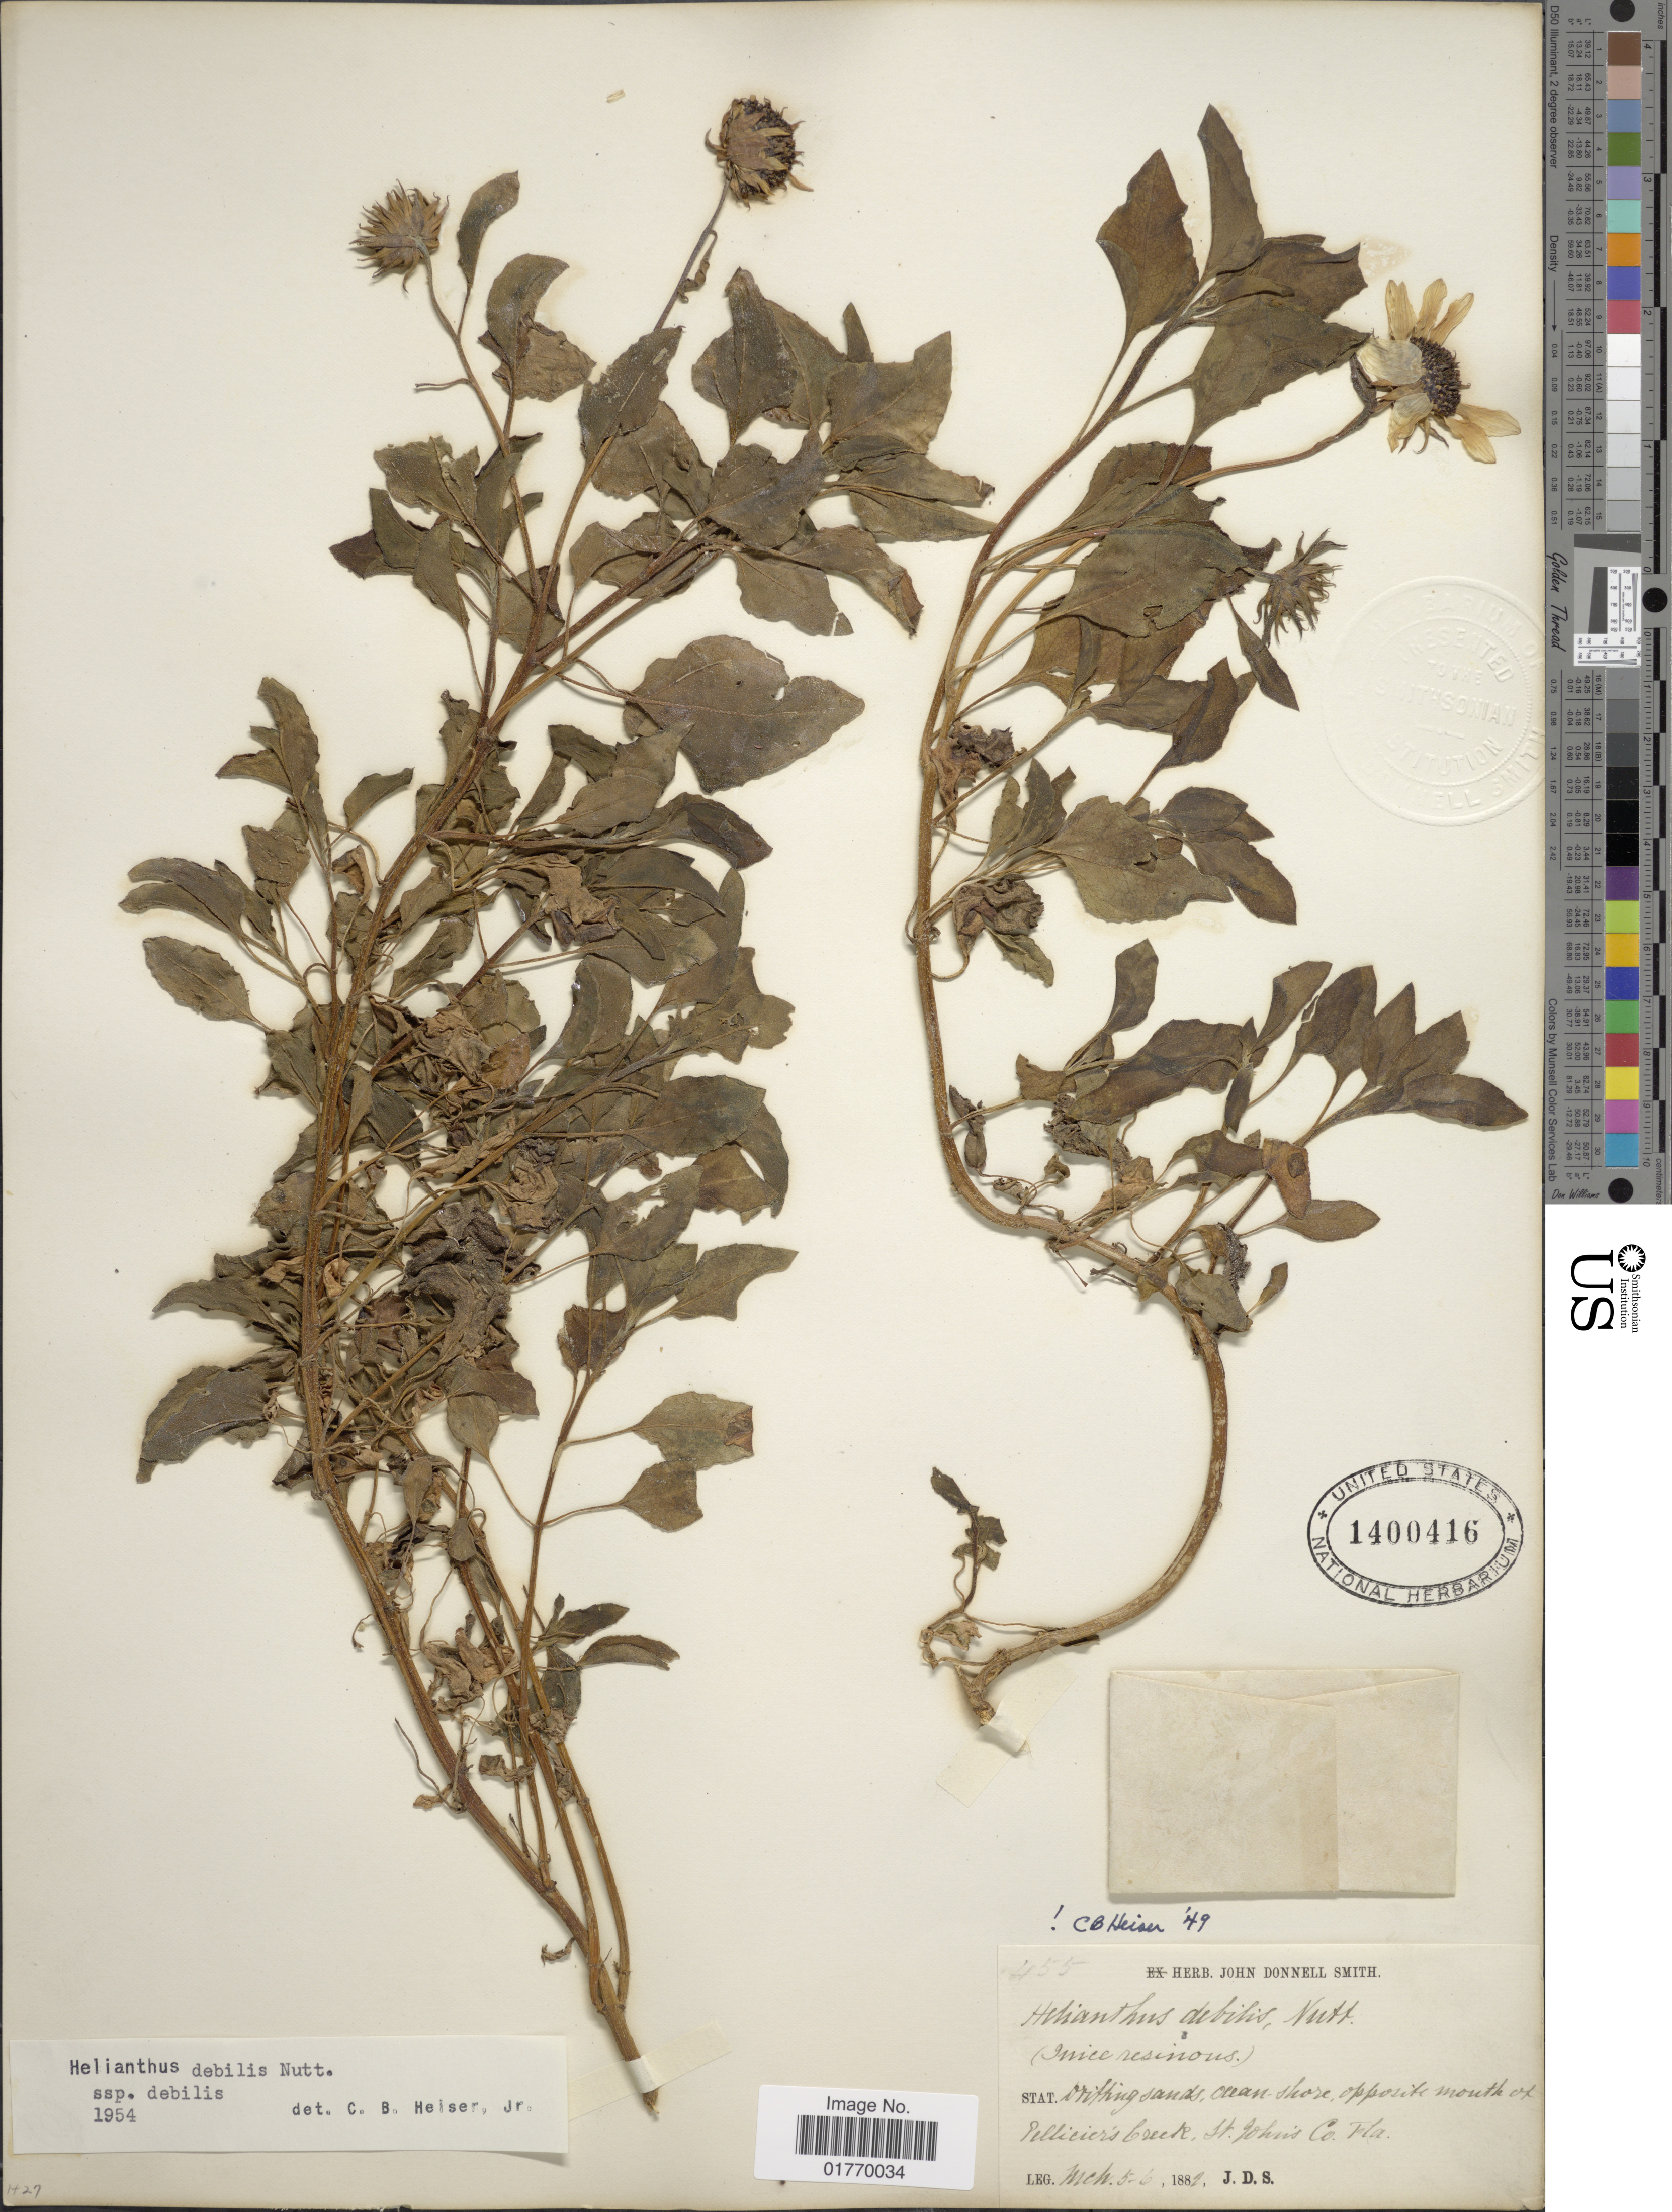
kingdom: Plantae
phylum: Tracheophyta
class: Magnoliopsida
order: Asterales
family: Asteraceae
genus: Helianthus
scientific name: Helianthus debilis subsp. debilis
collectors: J. Donnell Smith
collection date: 1889-03-05/1889-03-06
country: United States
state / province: Florida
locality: Opppsite mouth of Pellicieris Creek, St. Johns Co.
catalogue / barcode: US 1400416